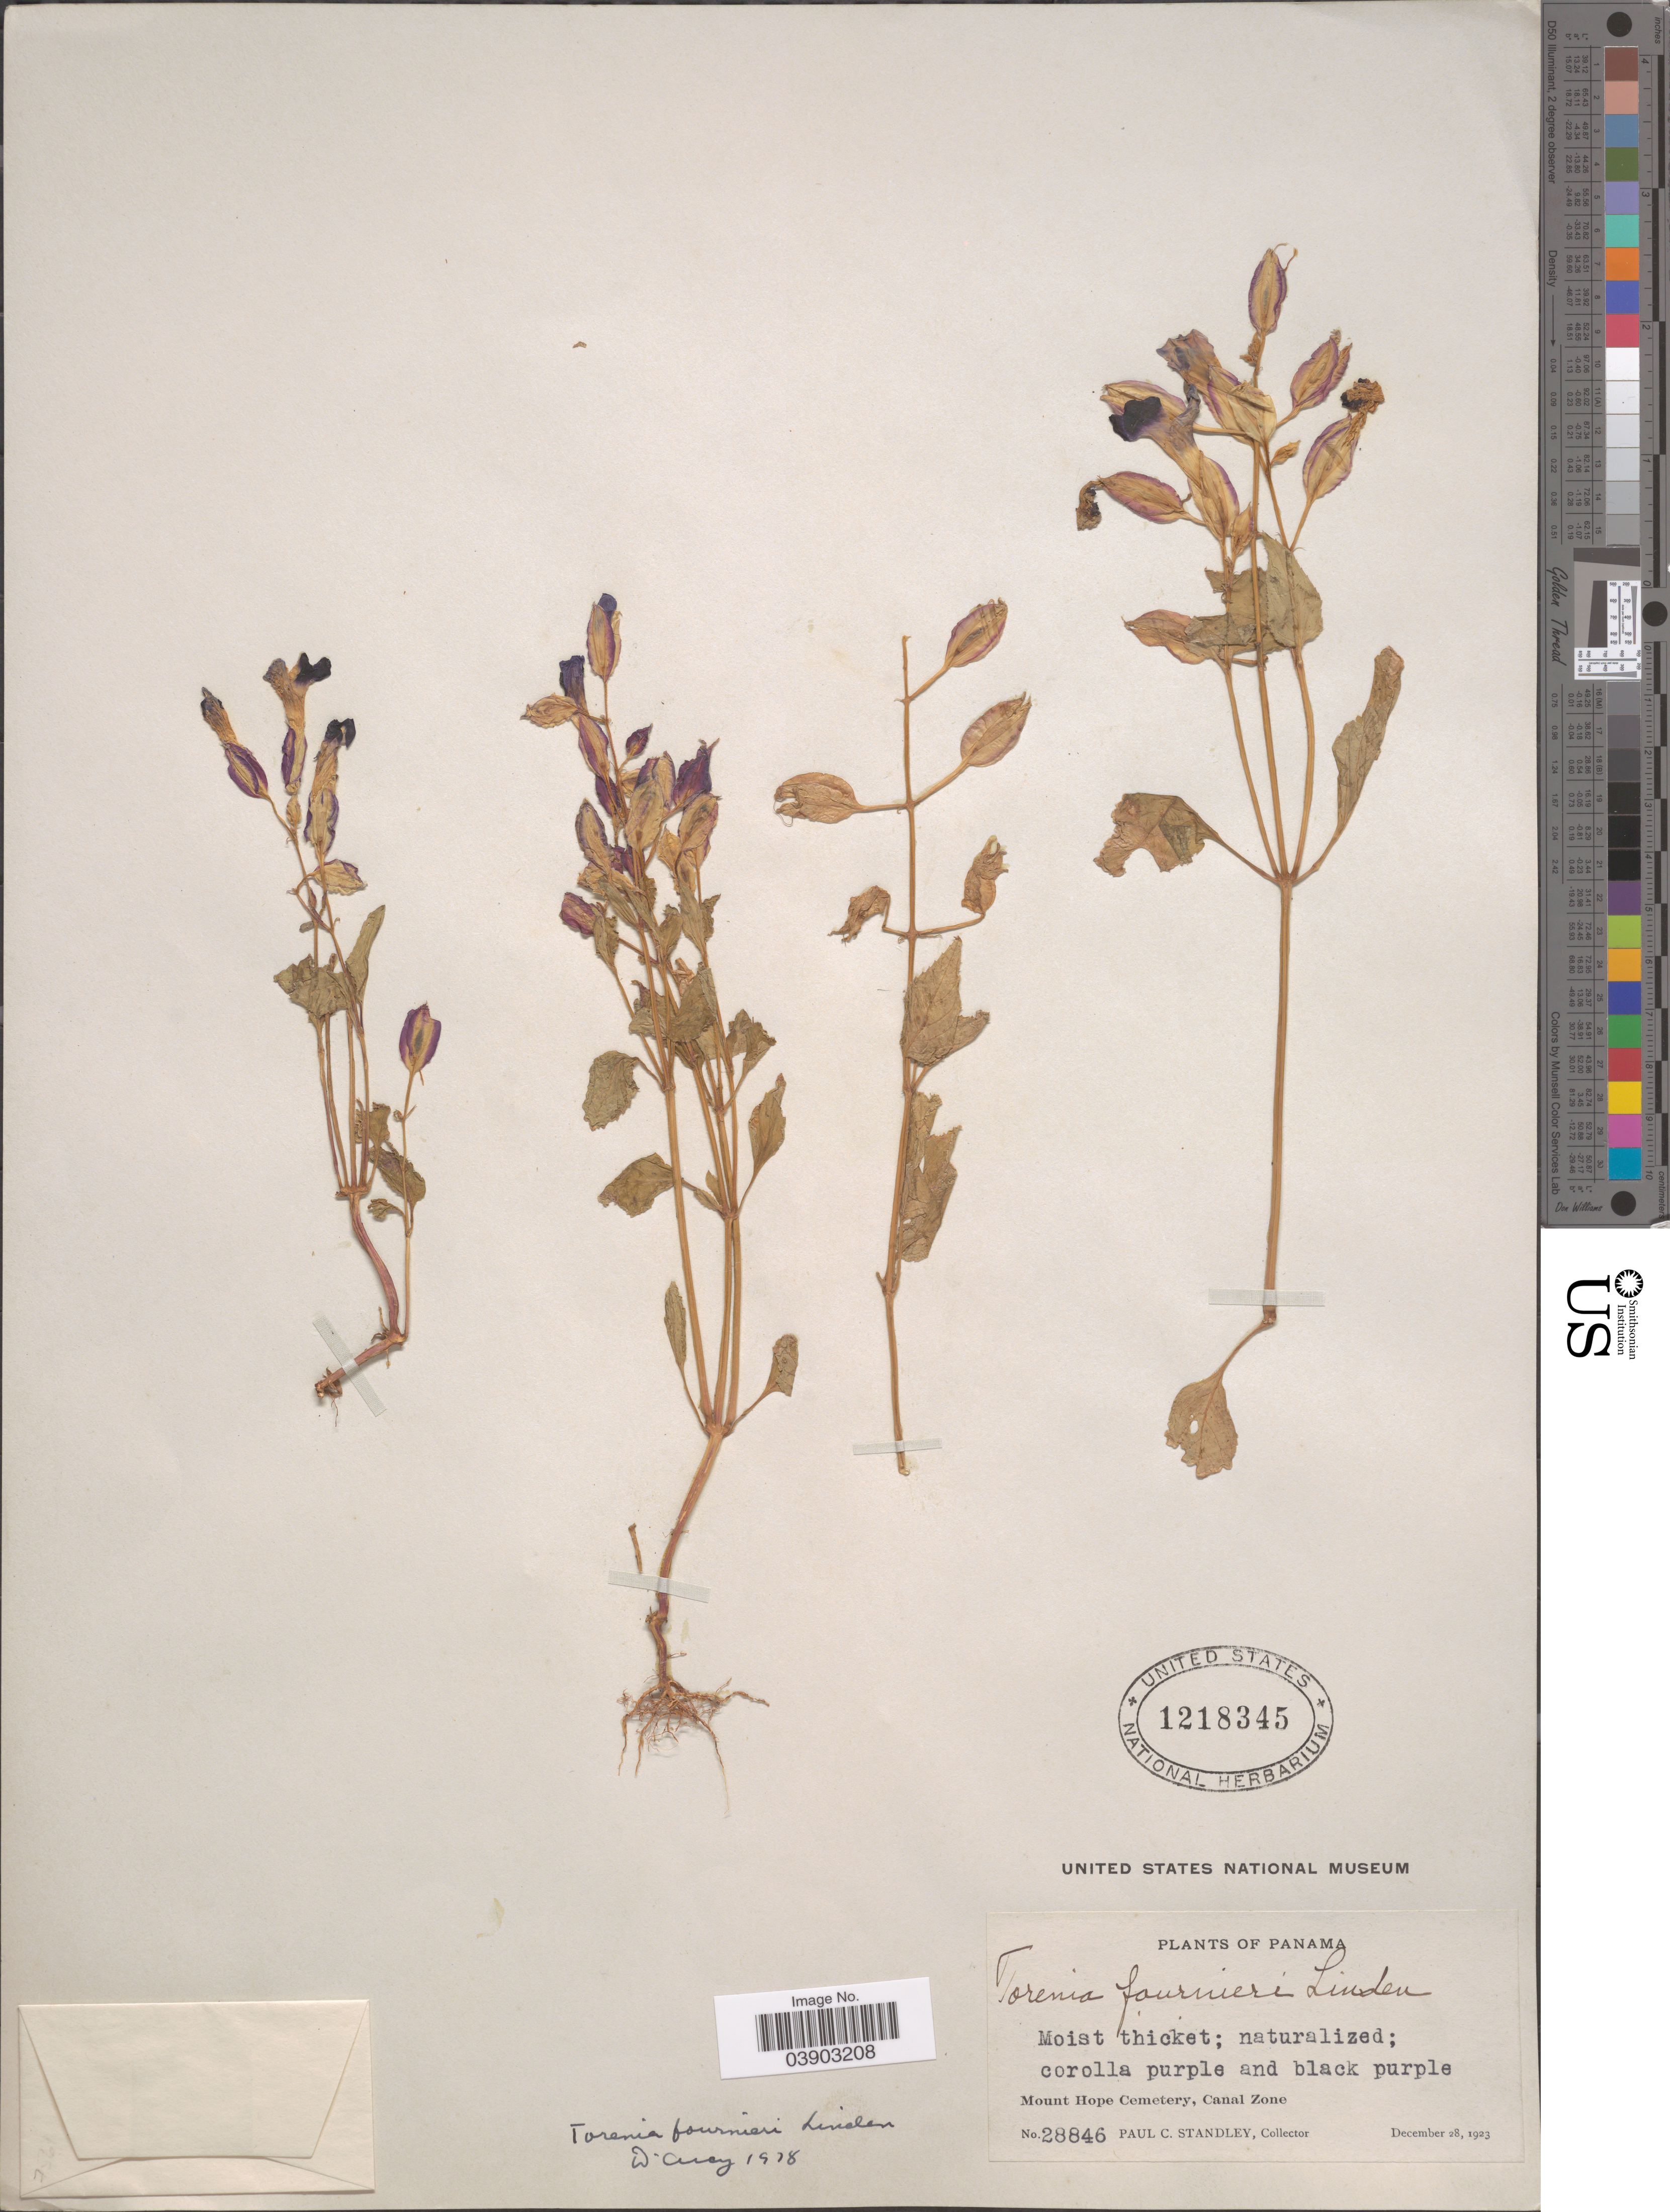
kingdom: Plantae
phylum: Tracheophyta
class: Magnoliopsida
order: Lamiales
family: Linderniaceae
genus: Torenia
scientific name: Torenia fournieri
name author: Linden ex E. Fourn.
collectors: P. C. Standley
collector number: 28846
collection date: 1923-12-28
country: Panama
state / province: Colón / Panamá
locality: Mount Hope Cemetery, Canal Zone.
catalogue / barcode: US 1218345